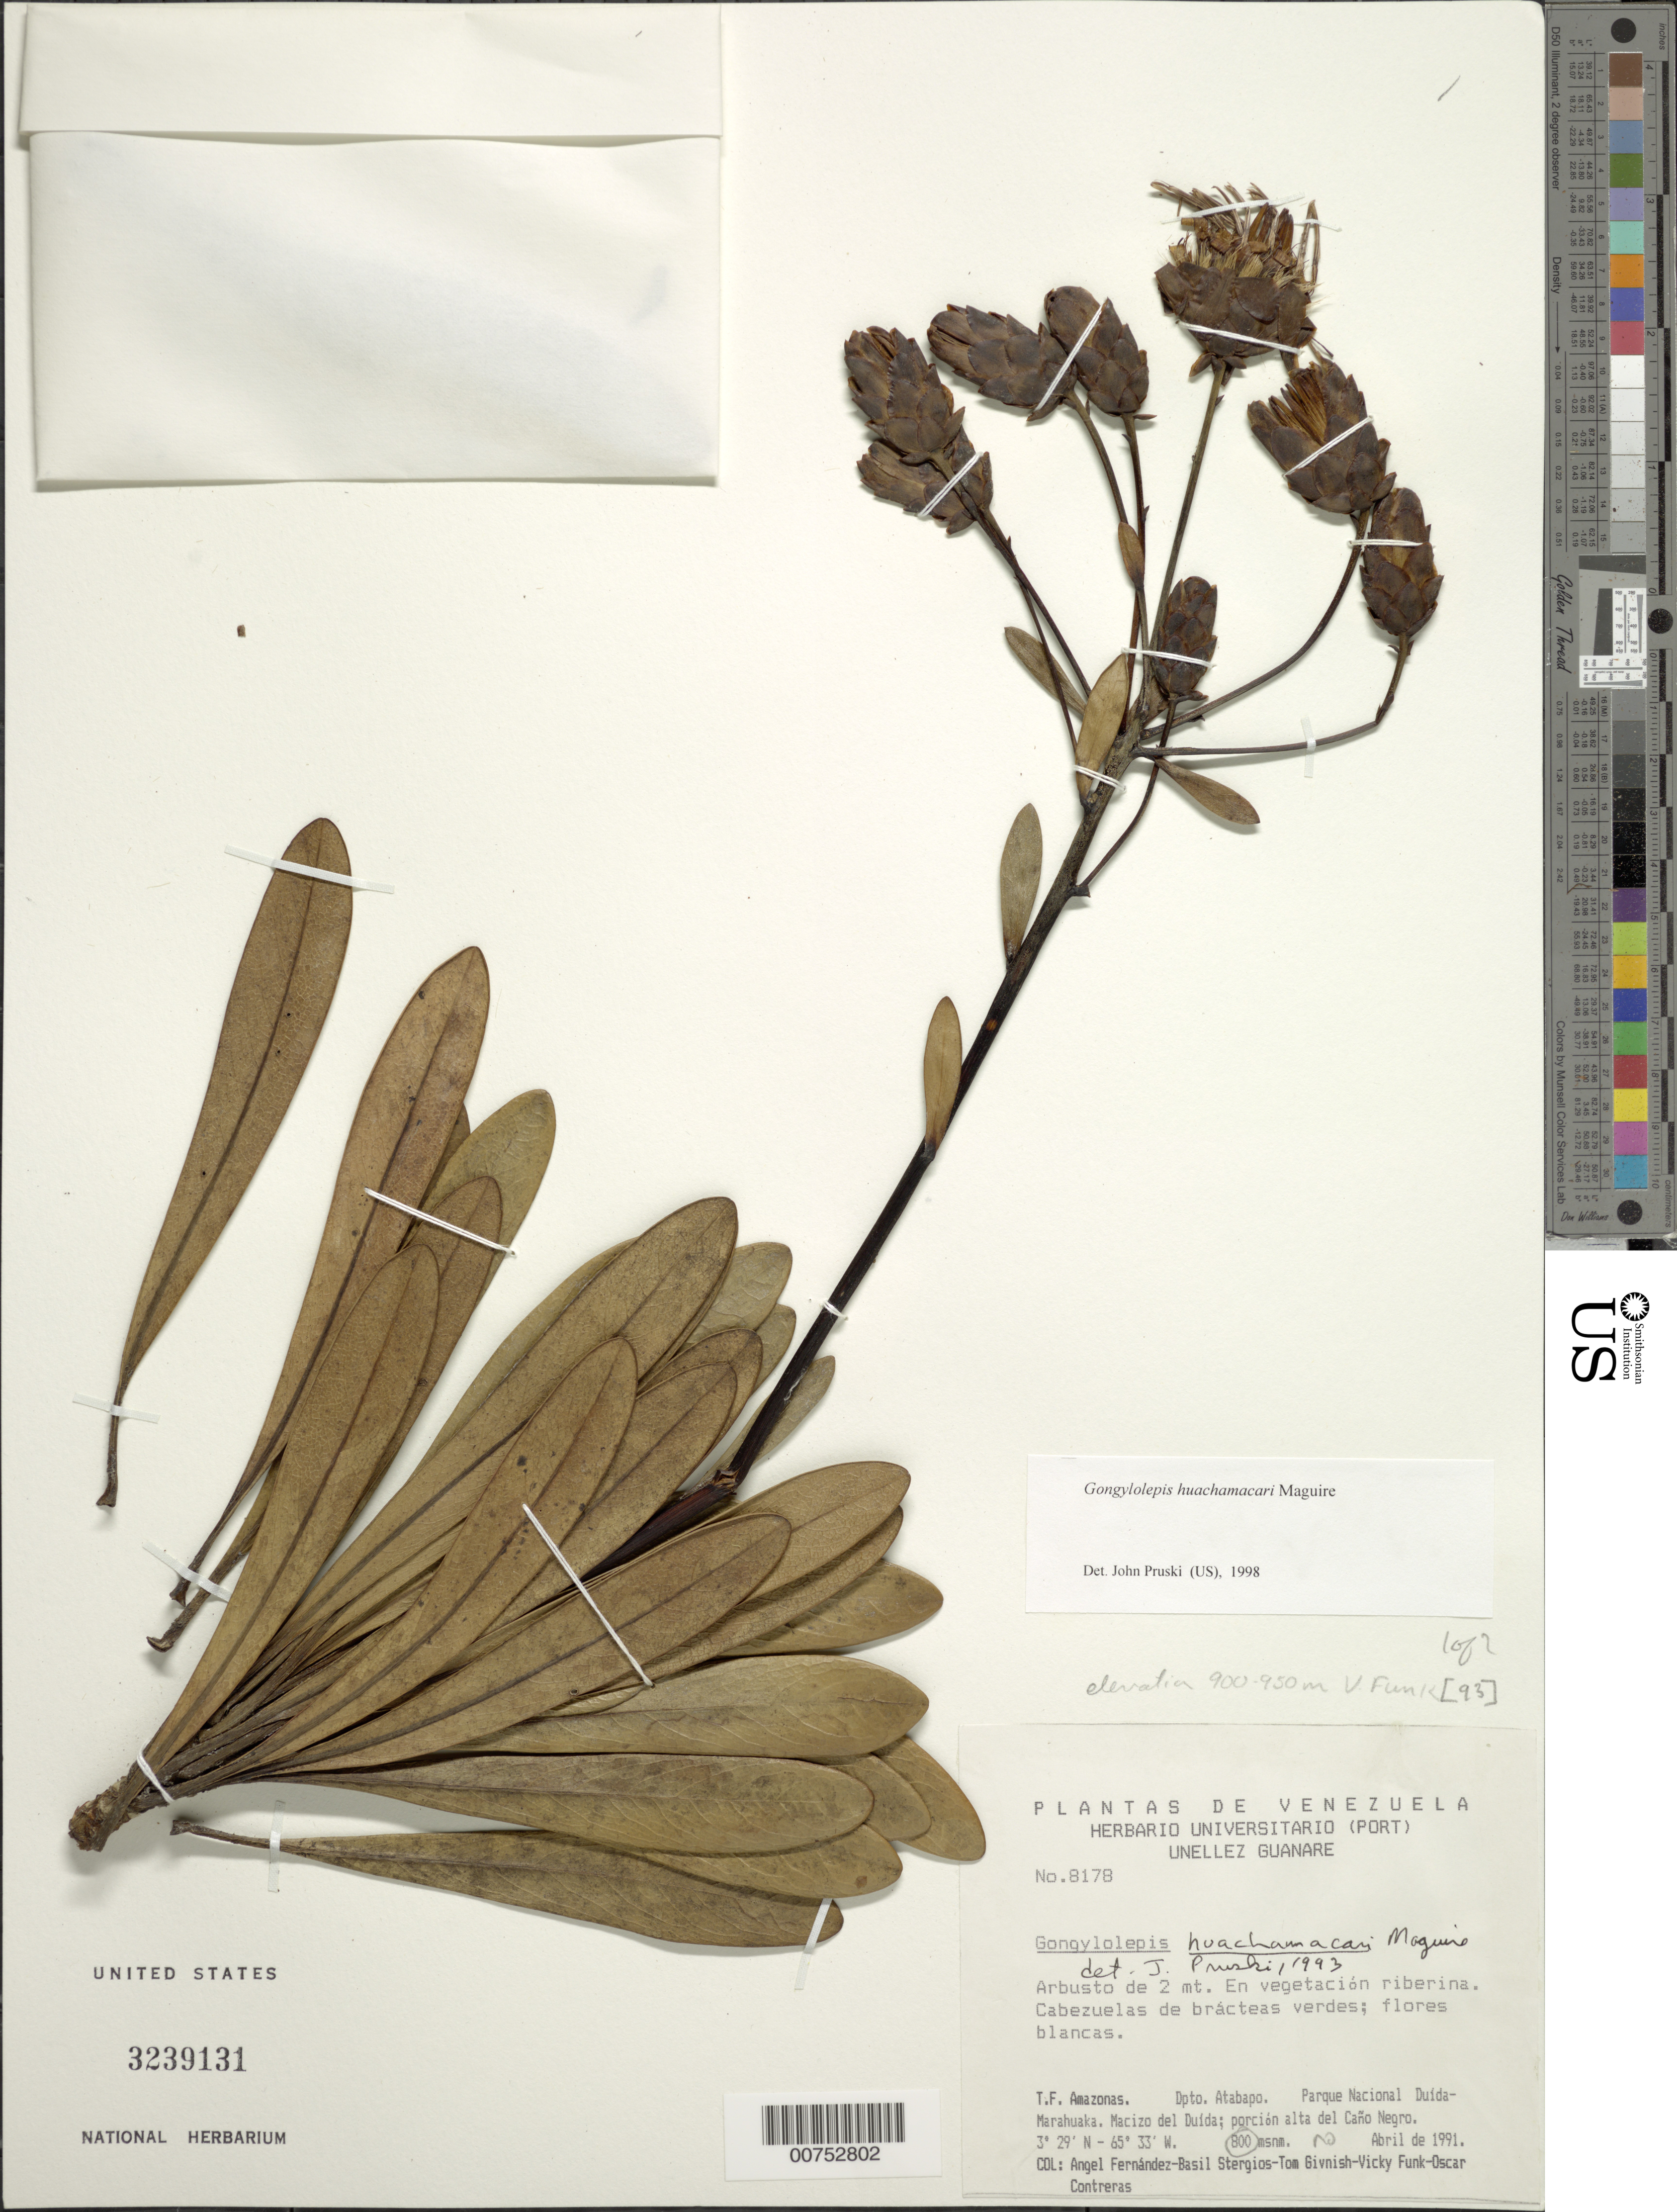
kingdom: Plantae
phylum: Tracheophyta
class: Magnoliopsida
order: Asterales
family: Asteraceae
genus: Gongylolepis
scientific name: Gongylolepis huachamacari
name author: Maguire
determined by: Pruski, J. F.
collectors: A. Fernández, B. G. Stergios, T. J. Givnish, V. Funk & O. Contreras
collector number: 8178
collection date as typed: Apr-91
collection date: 1991-04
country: Venezuela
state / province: Amazonas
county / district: Atabapo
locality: Parque Nacional Duída-Marahuaka, Macizo del Duída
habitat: Riverine vegetation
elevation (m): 800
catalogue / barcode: US 3239131